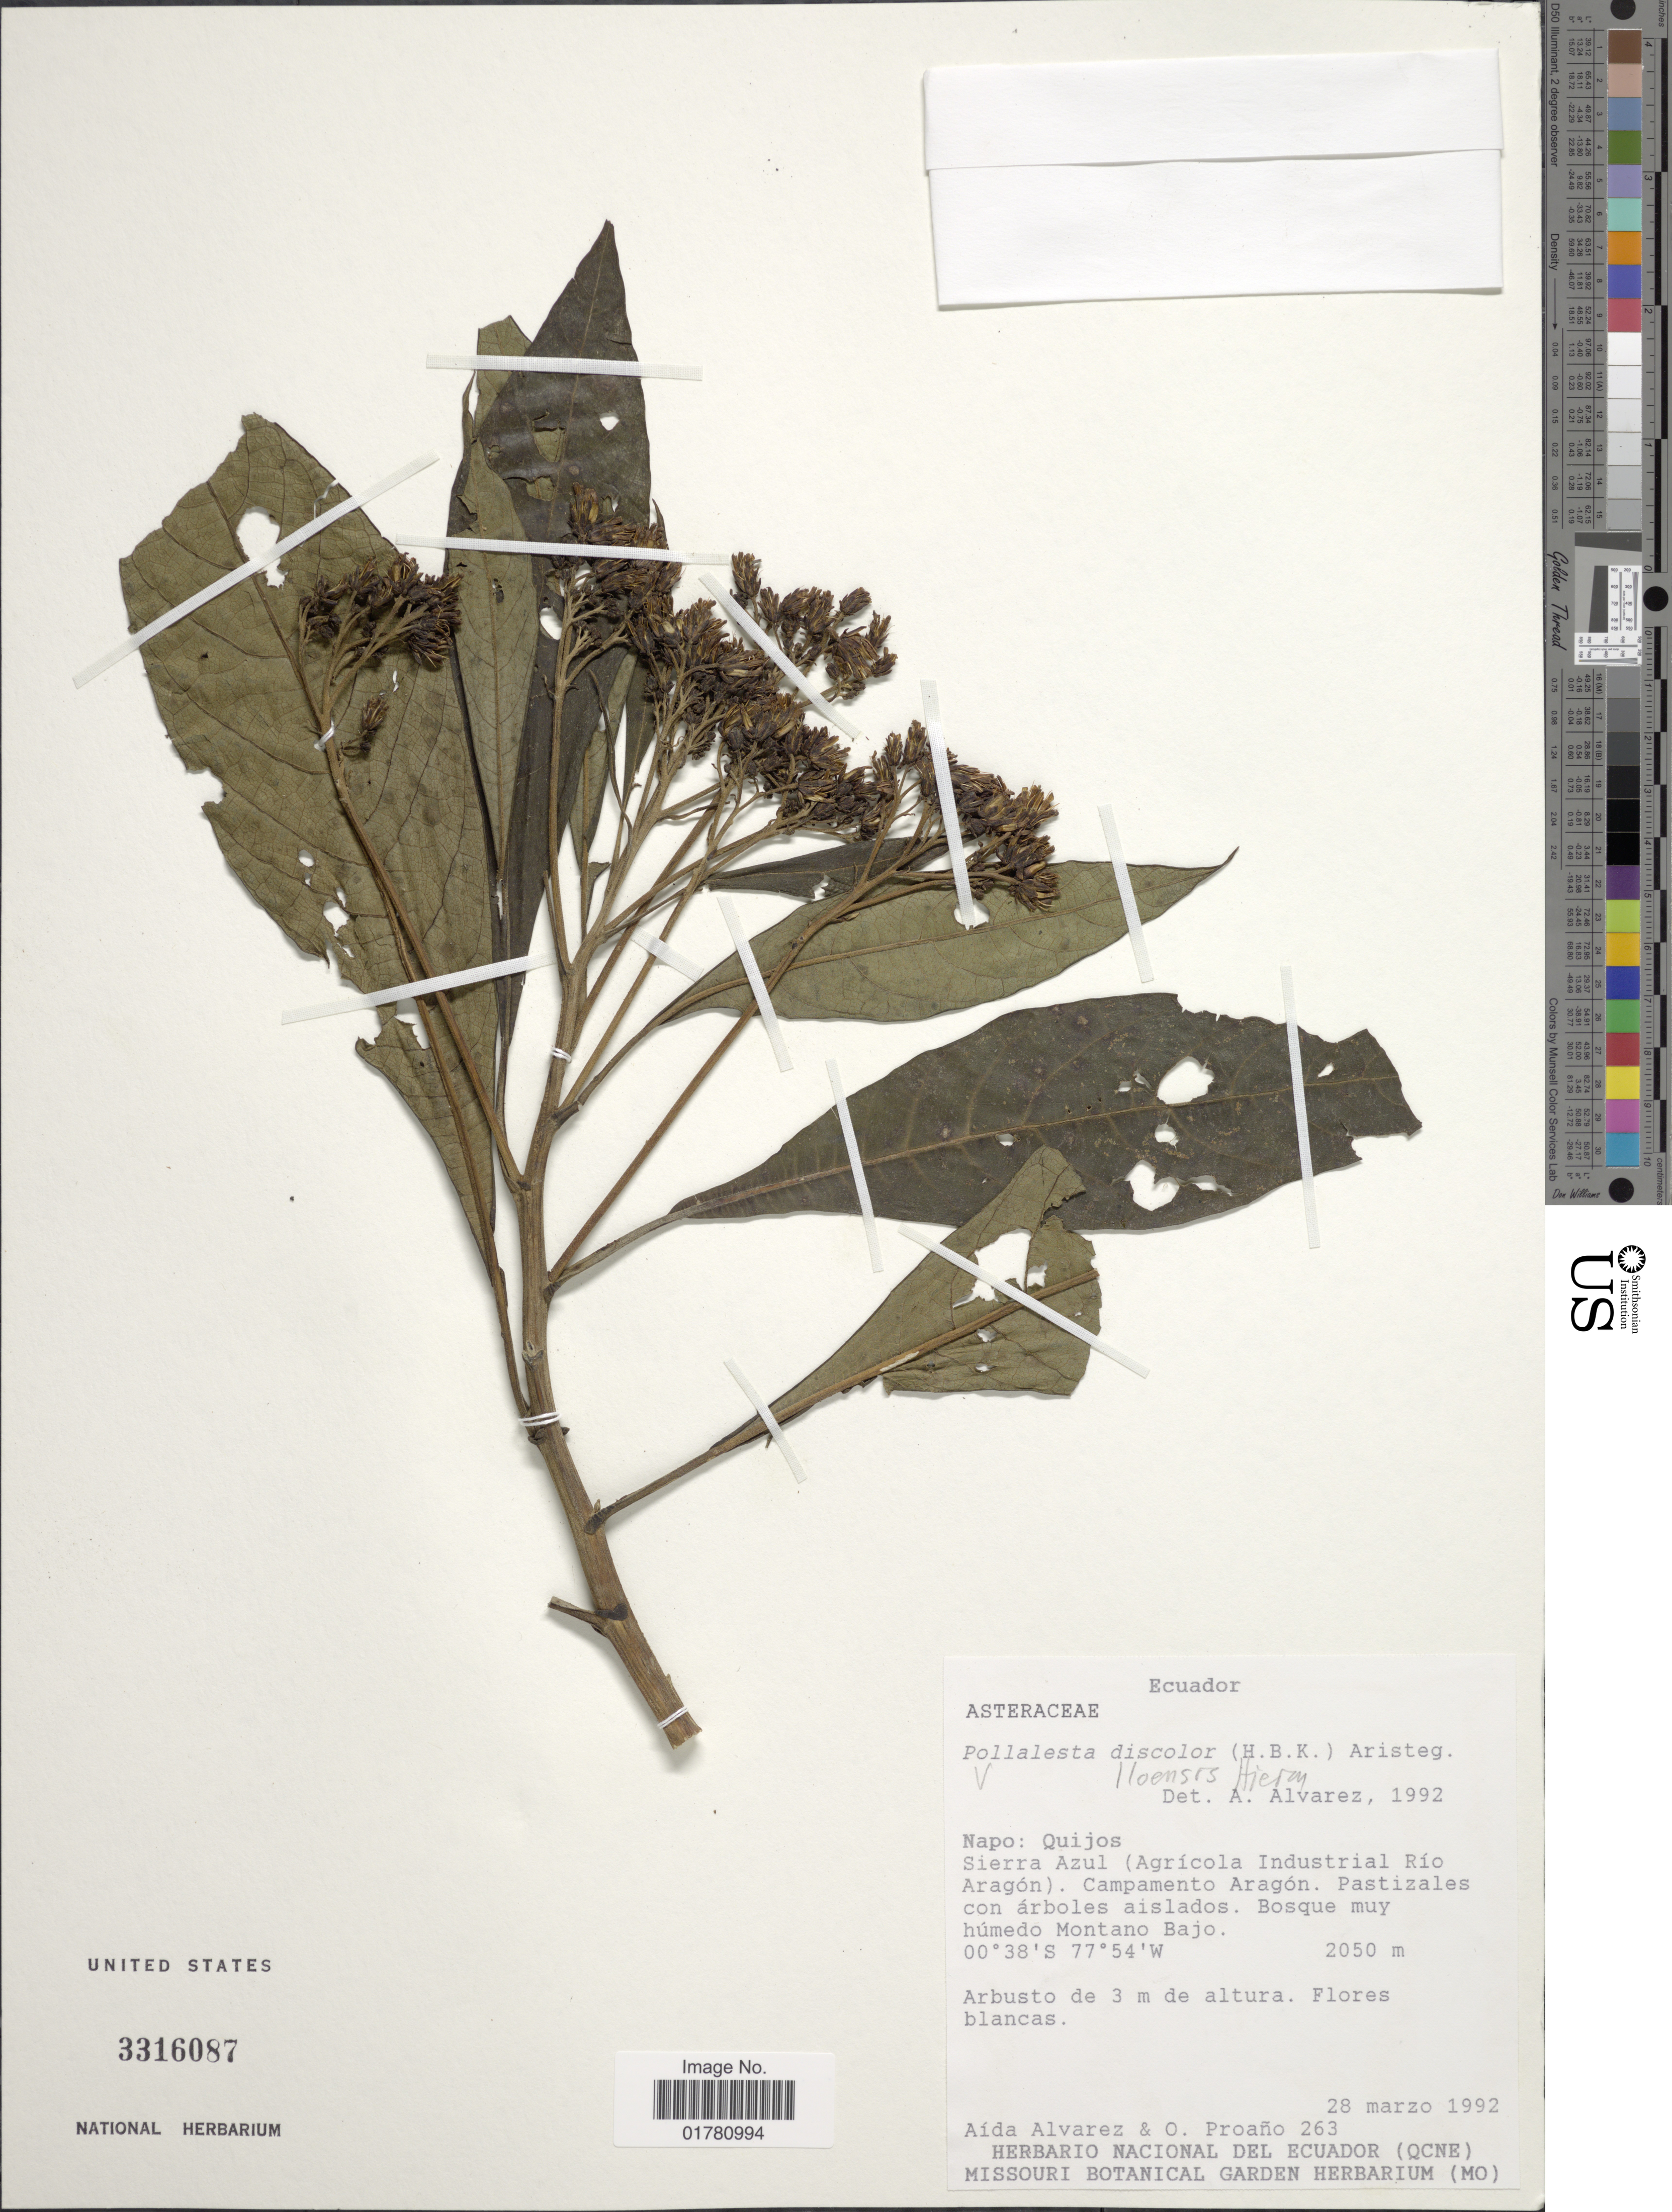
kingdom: Plantae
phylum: Tracheophyta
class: Magnoliopsida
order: Asterales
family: Asteraceae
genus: Verbesina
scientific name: Verbesina lloensis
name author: Hieron.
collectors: A. Alvarez & O. Proaño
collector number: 263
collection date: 1992-03-28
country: Ecuador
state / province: Napo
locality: Quijos, Sierra Azul (Agrícola Industrial Río Aragón). Campamento Aragón. Pastizales con árbols aislados. Bpsque muy húmedo Montano Bajo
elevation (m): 2050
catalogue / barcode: US 3316087